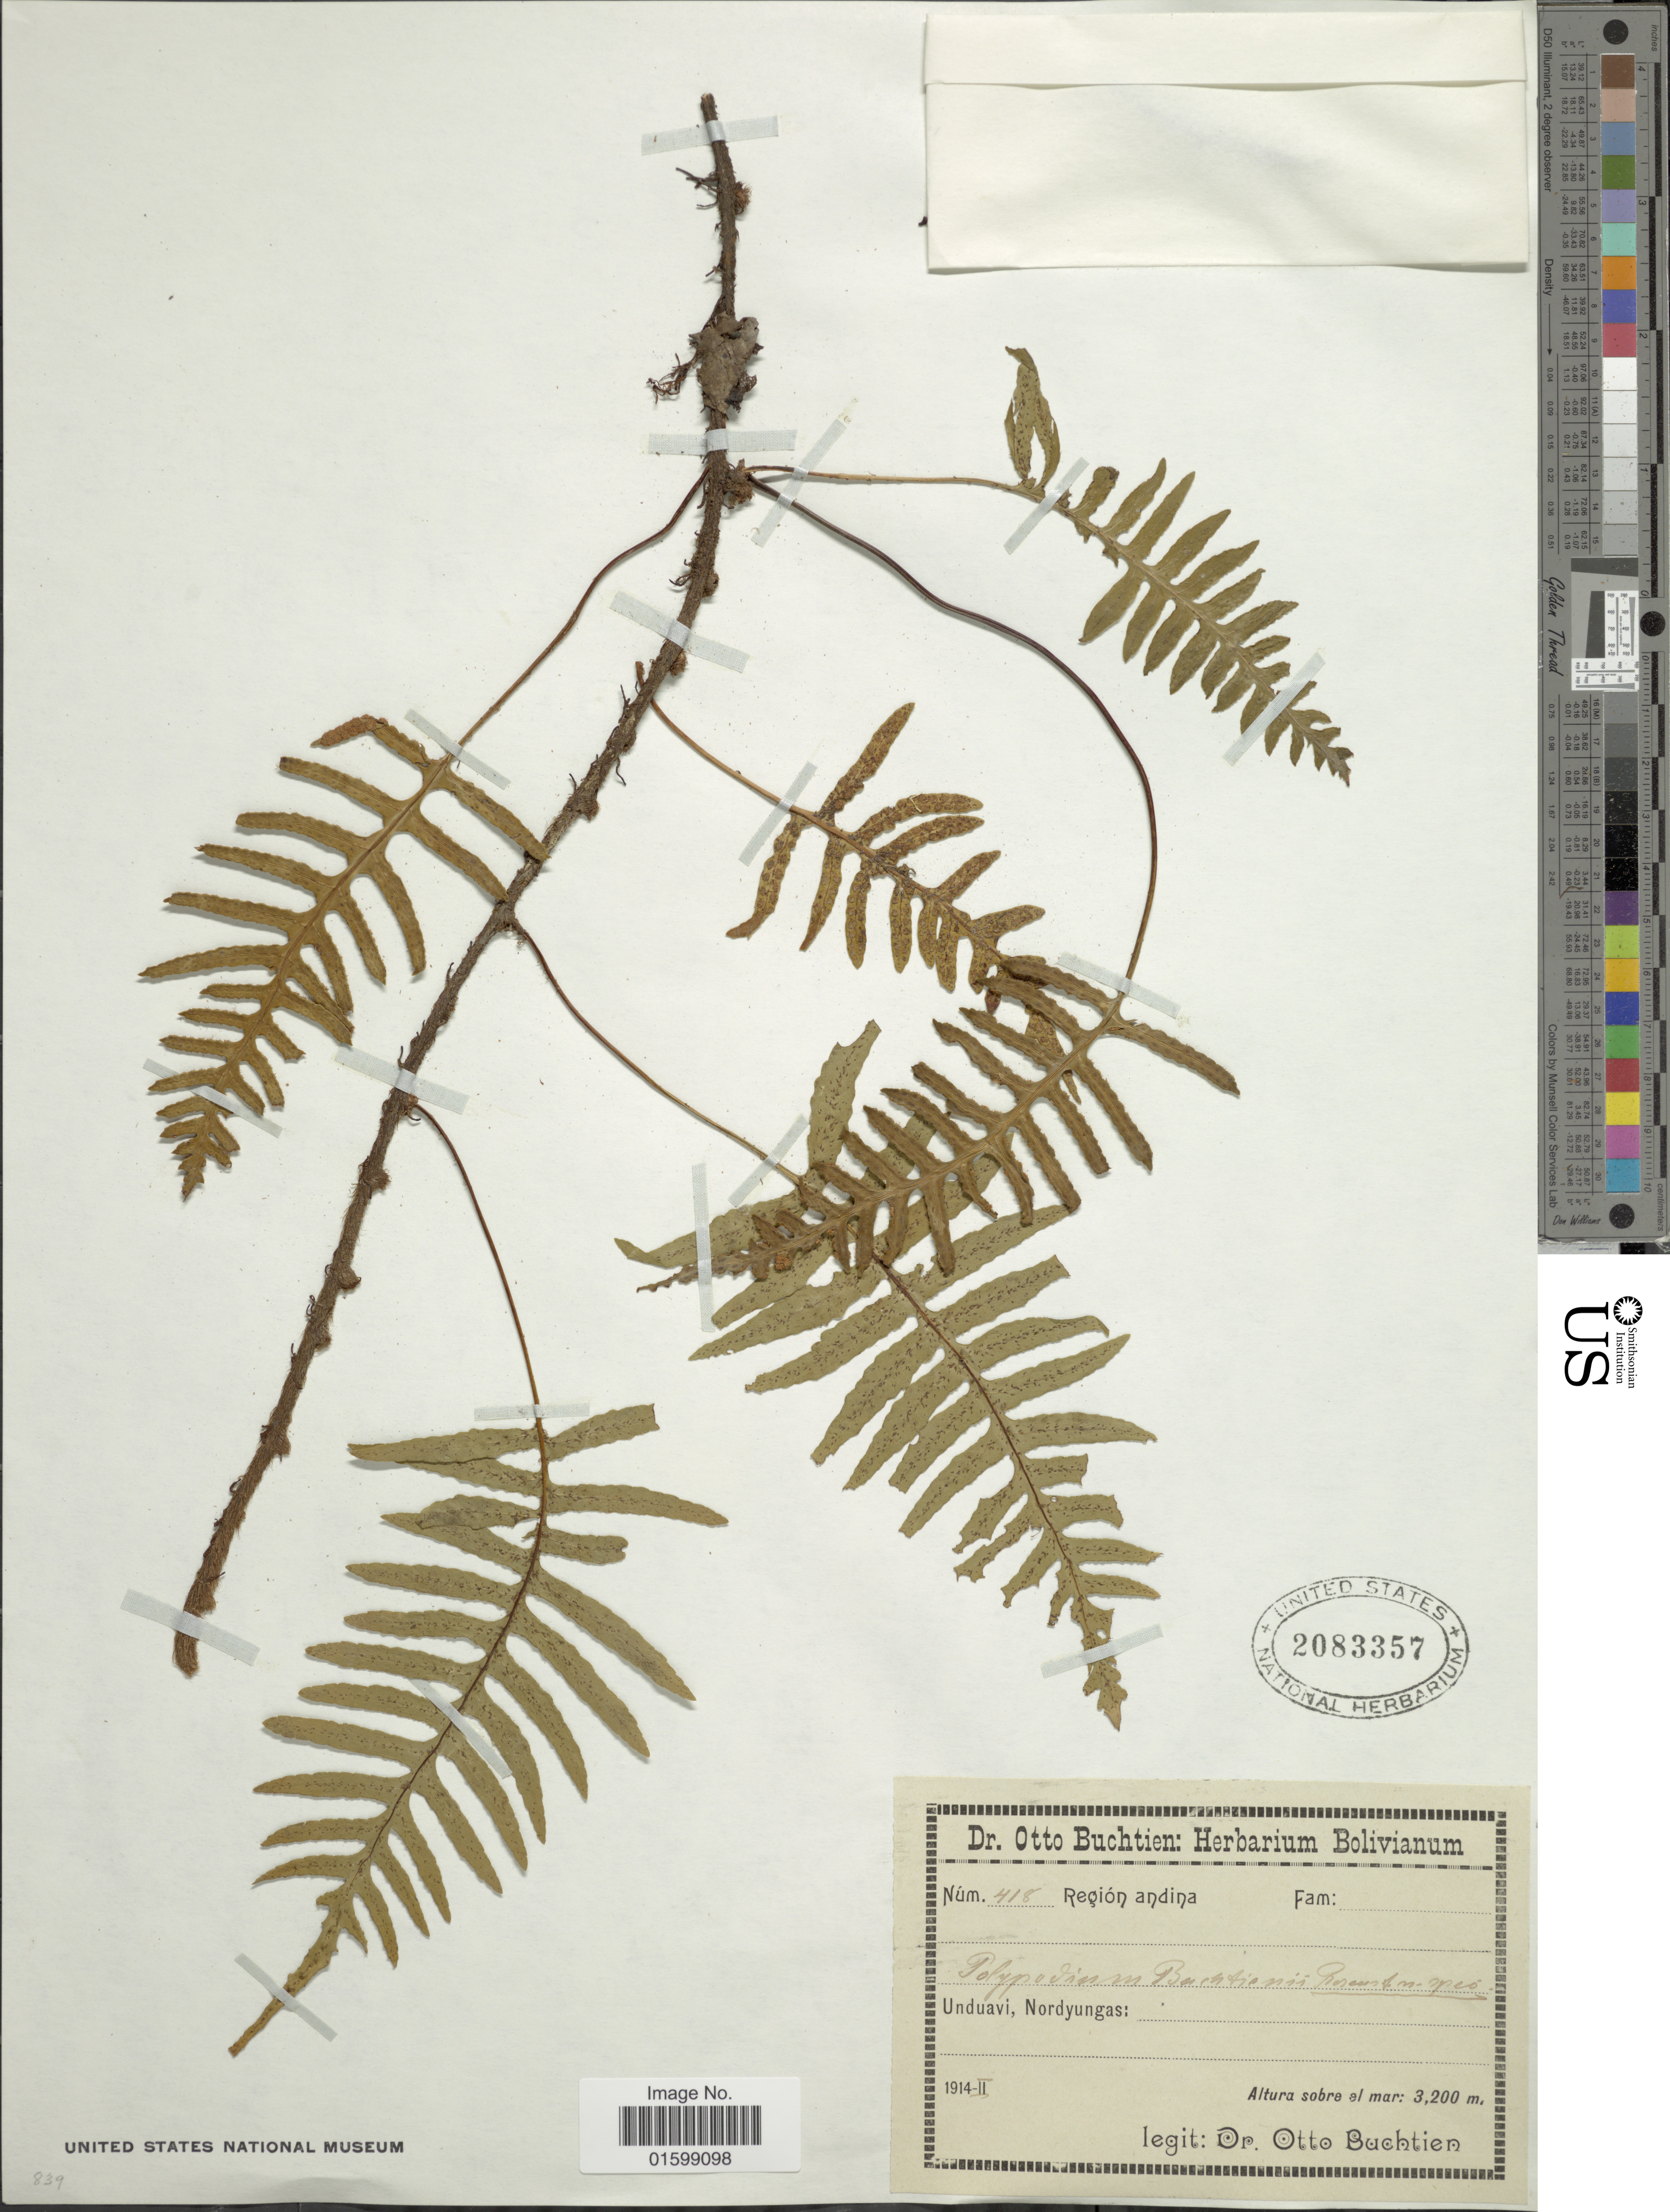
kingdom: Plantae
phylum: Tracheophyta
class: Polypodiopsida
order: Polypodiales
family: Polypodiaceae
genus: Pleopeltis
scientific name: Pleopeltis buchtienii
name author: (Christ & Rosenst.) A.R. Sm.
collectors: O. Buchtien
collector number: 418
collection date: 1914-02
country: Bolivia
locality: Región andina, Unduavi, Nordyungas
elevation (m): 3200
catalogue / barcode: US 2083357